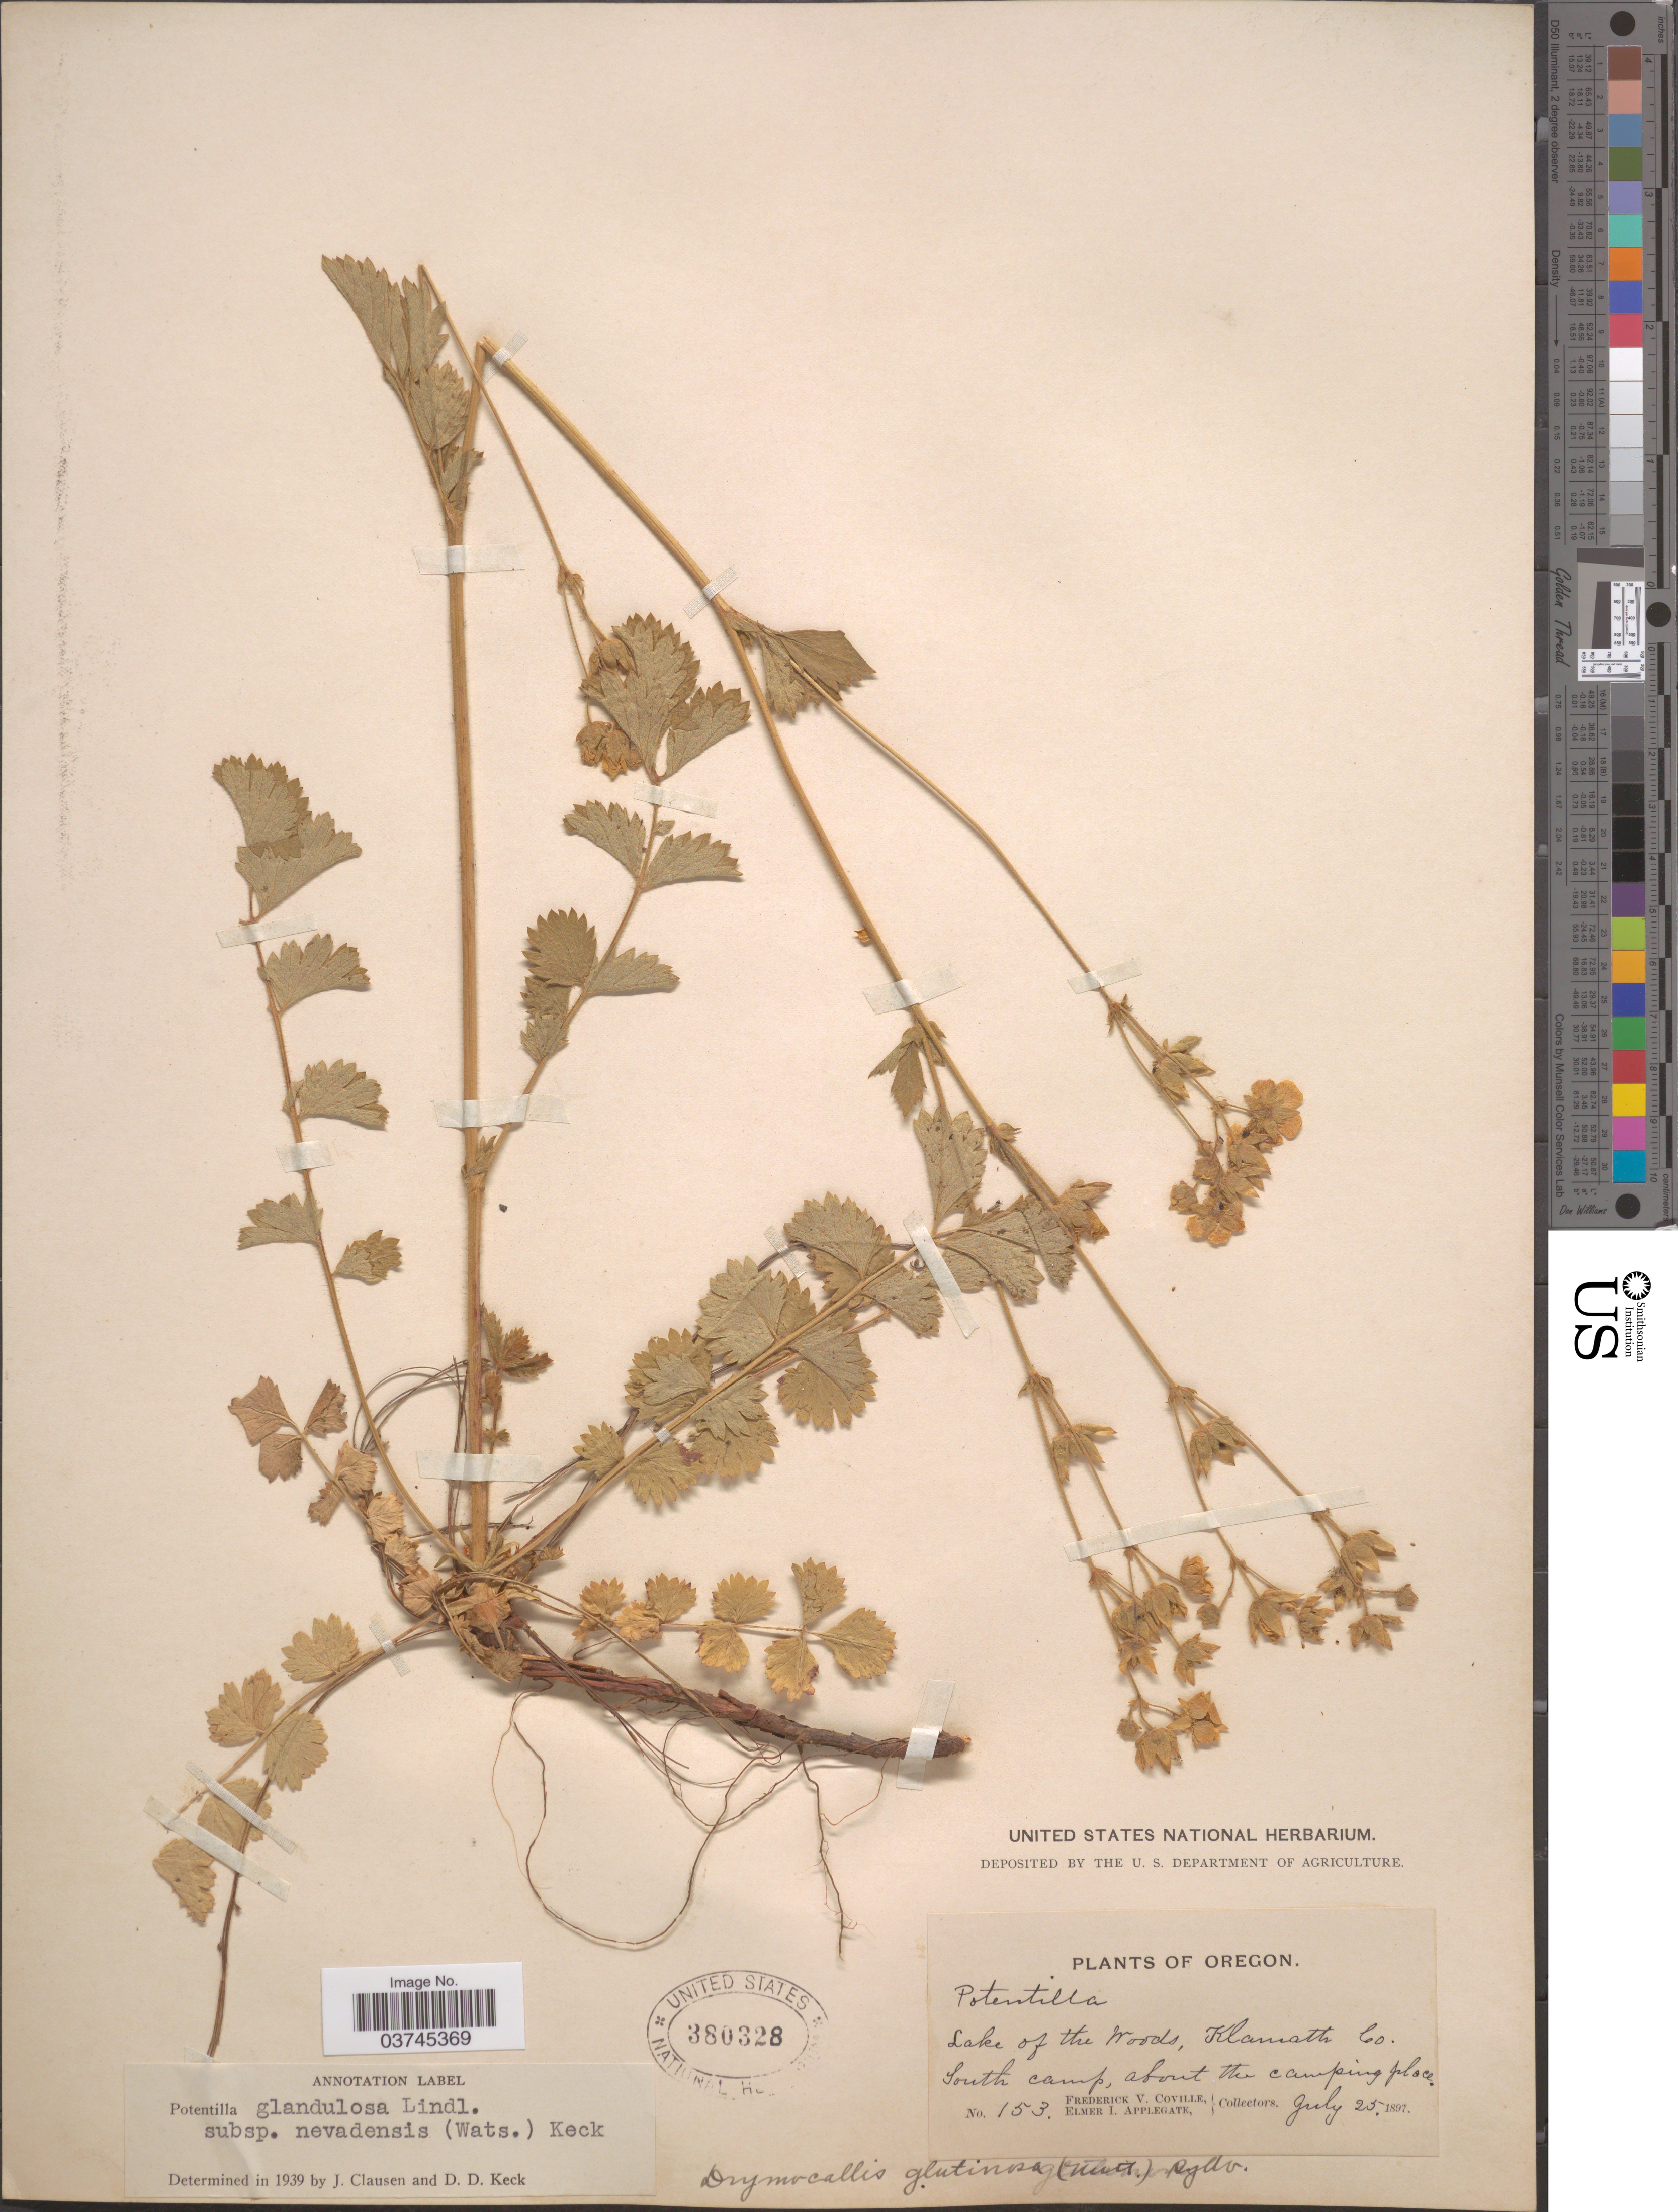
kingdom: Plantae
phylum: Tracheophyta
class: Magnoliopsida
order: Rosales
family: Rosaceae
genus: Drymocallis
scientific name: Drymocallis lactea var. austiniae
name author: (Jeps.) Ertter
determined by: Strong, Mark T., (BOT), Smithsonian Institution - National Museum of Natural History (UNITED STATES)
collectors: F. V. Coville & E. I. Applegate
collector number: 153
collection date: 1897-07-25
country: United States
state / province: Oregon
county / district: Klamath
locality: Lake of the Woods, Klamath Co. South camp, about the camping place.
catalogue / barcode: US 380328